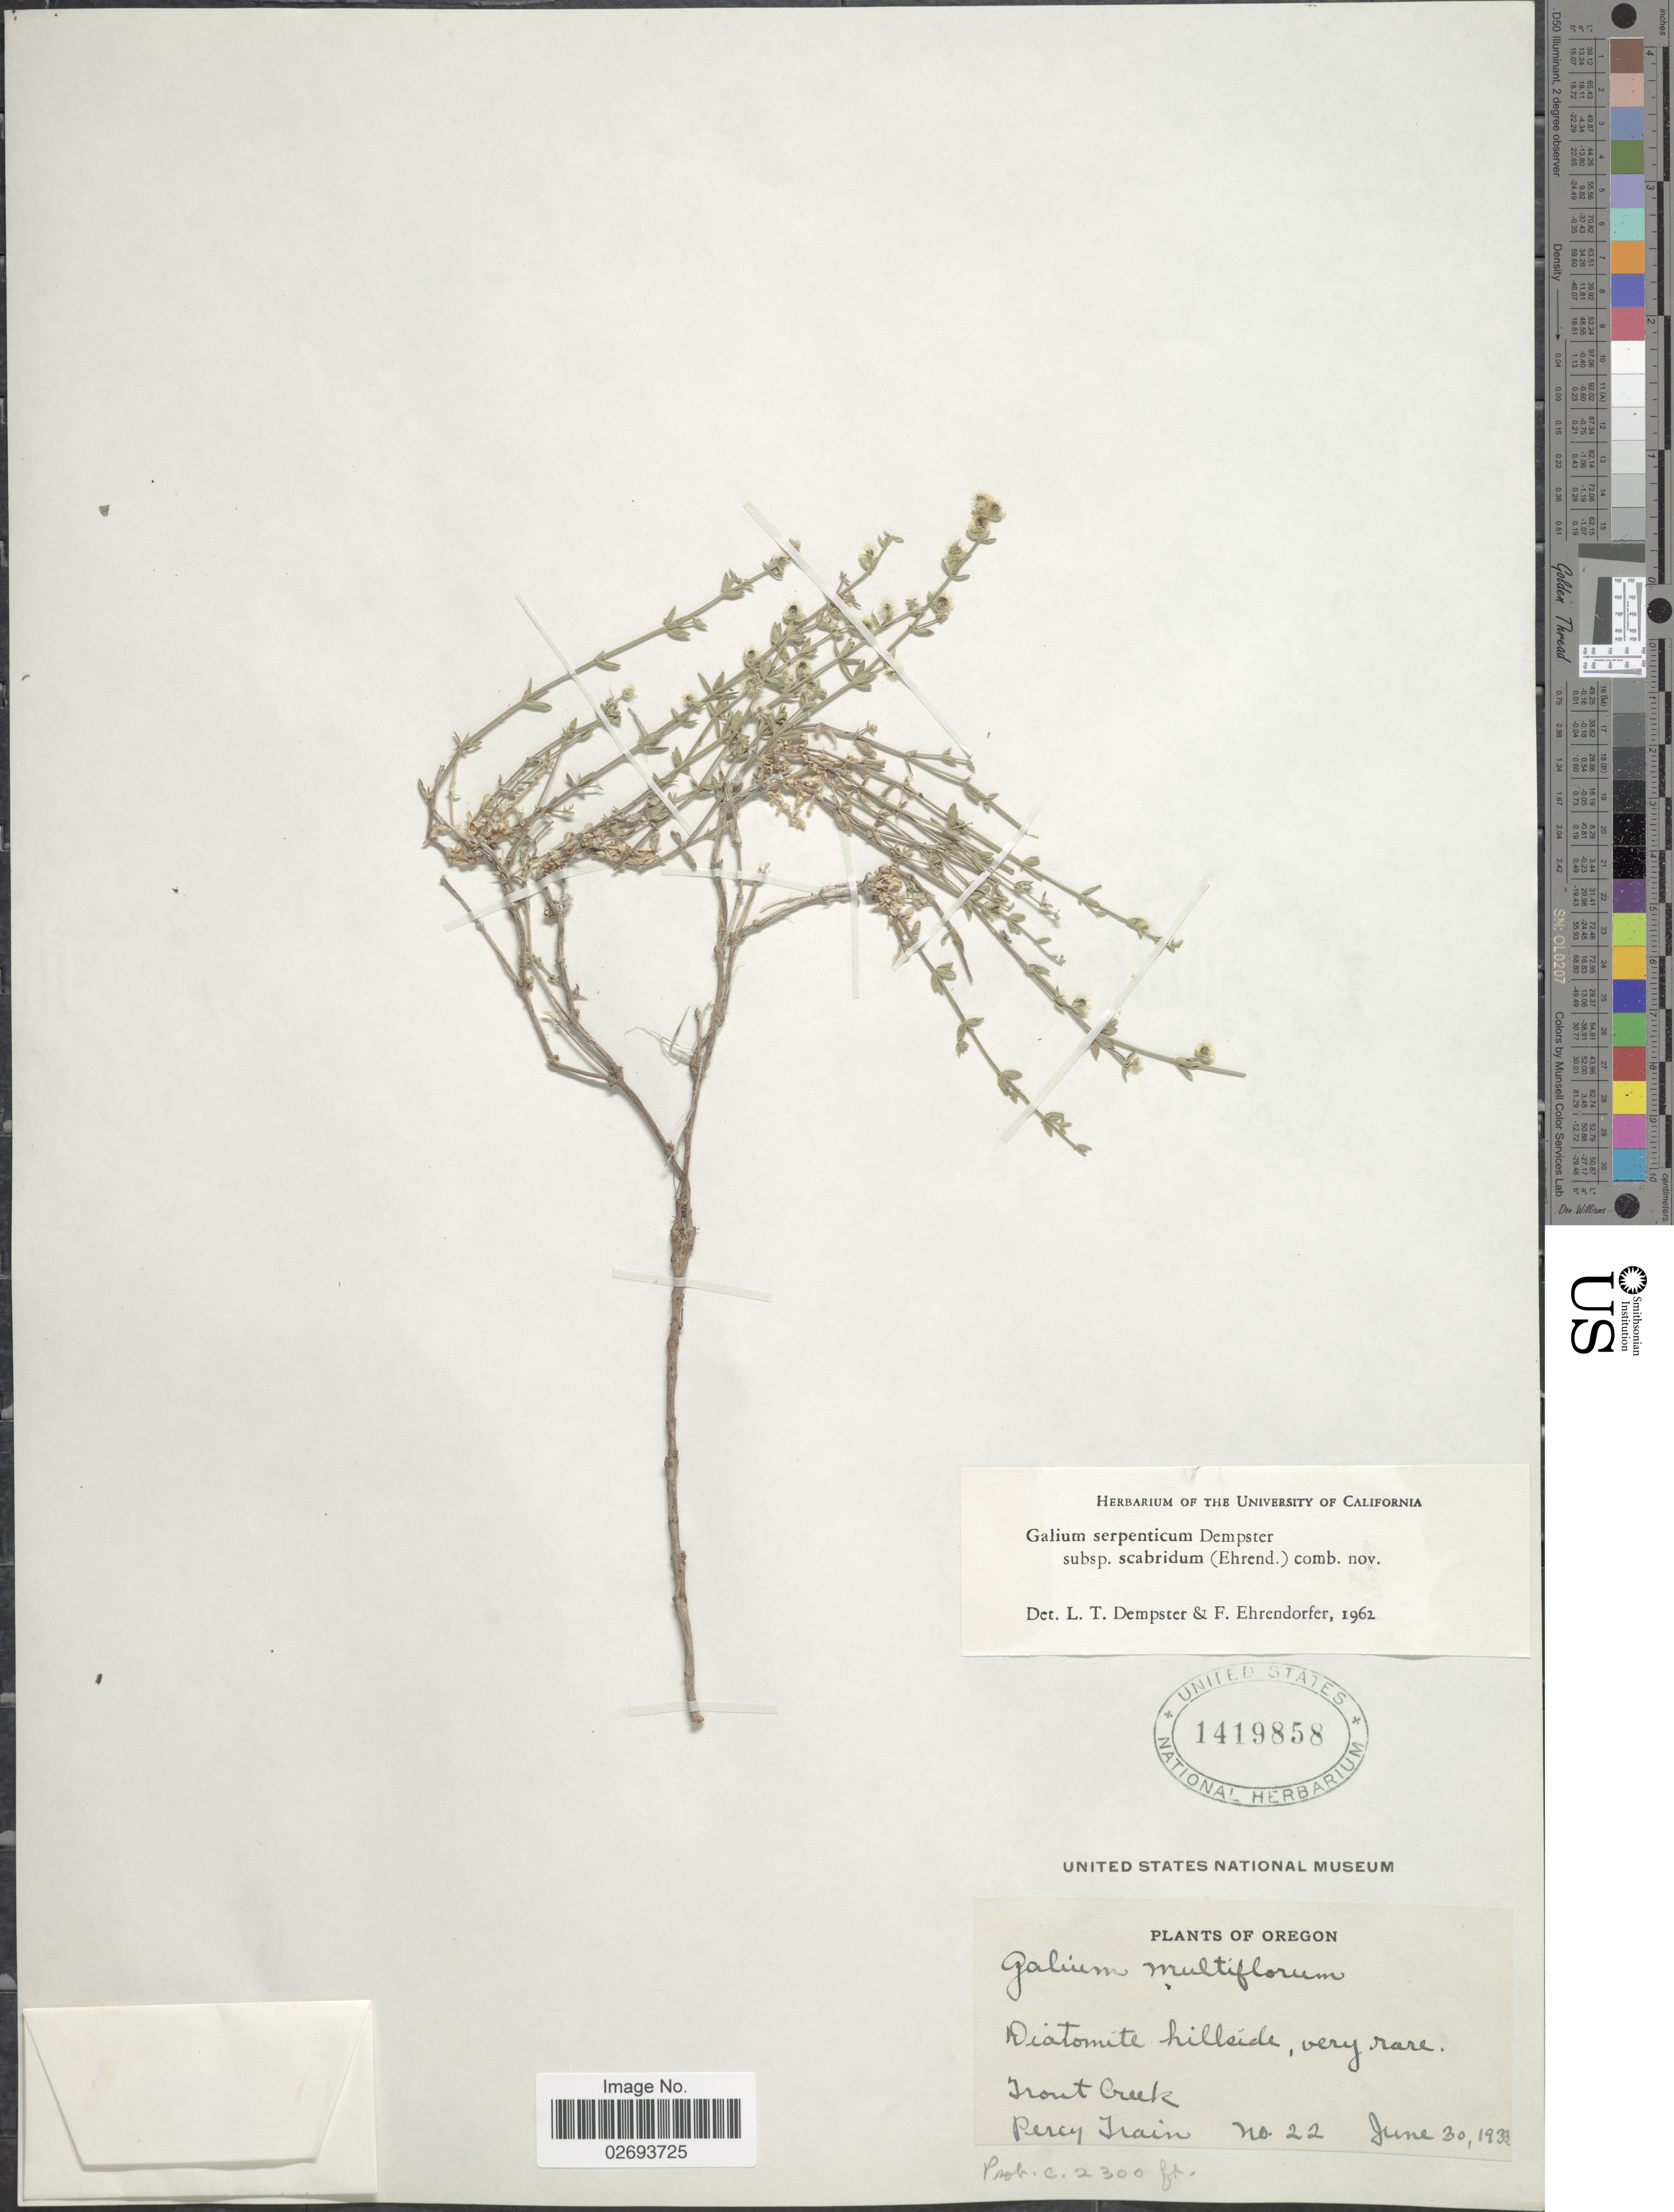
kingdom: Plantae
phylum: Tracheophyta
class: Magnoliopsida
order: Gentianales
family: Rubiaceae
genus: Galium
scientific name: Galium serpenticum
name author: Dempster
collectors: P. Train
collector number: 22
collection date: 1933-06-30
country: United States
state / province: Oregon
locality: Trout Creek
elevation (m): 701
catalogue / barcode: US 1419858